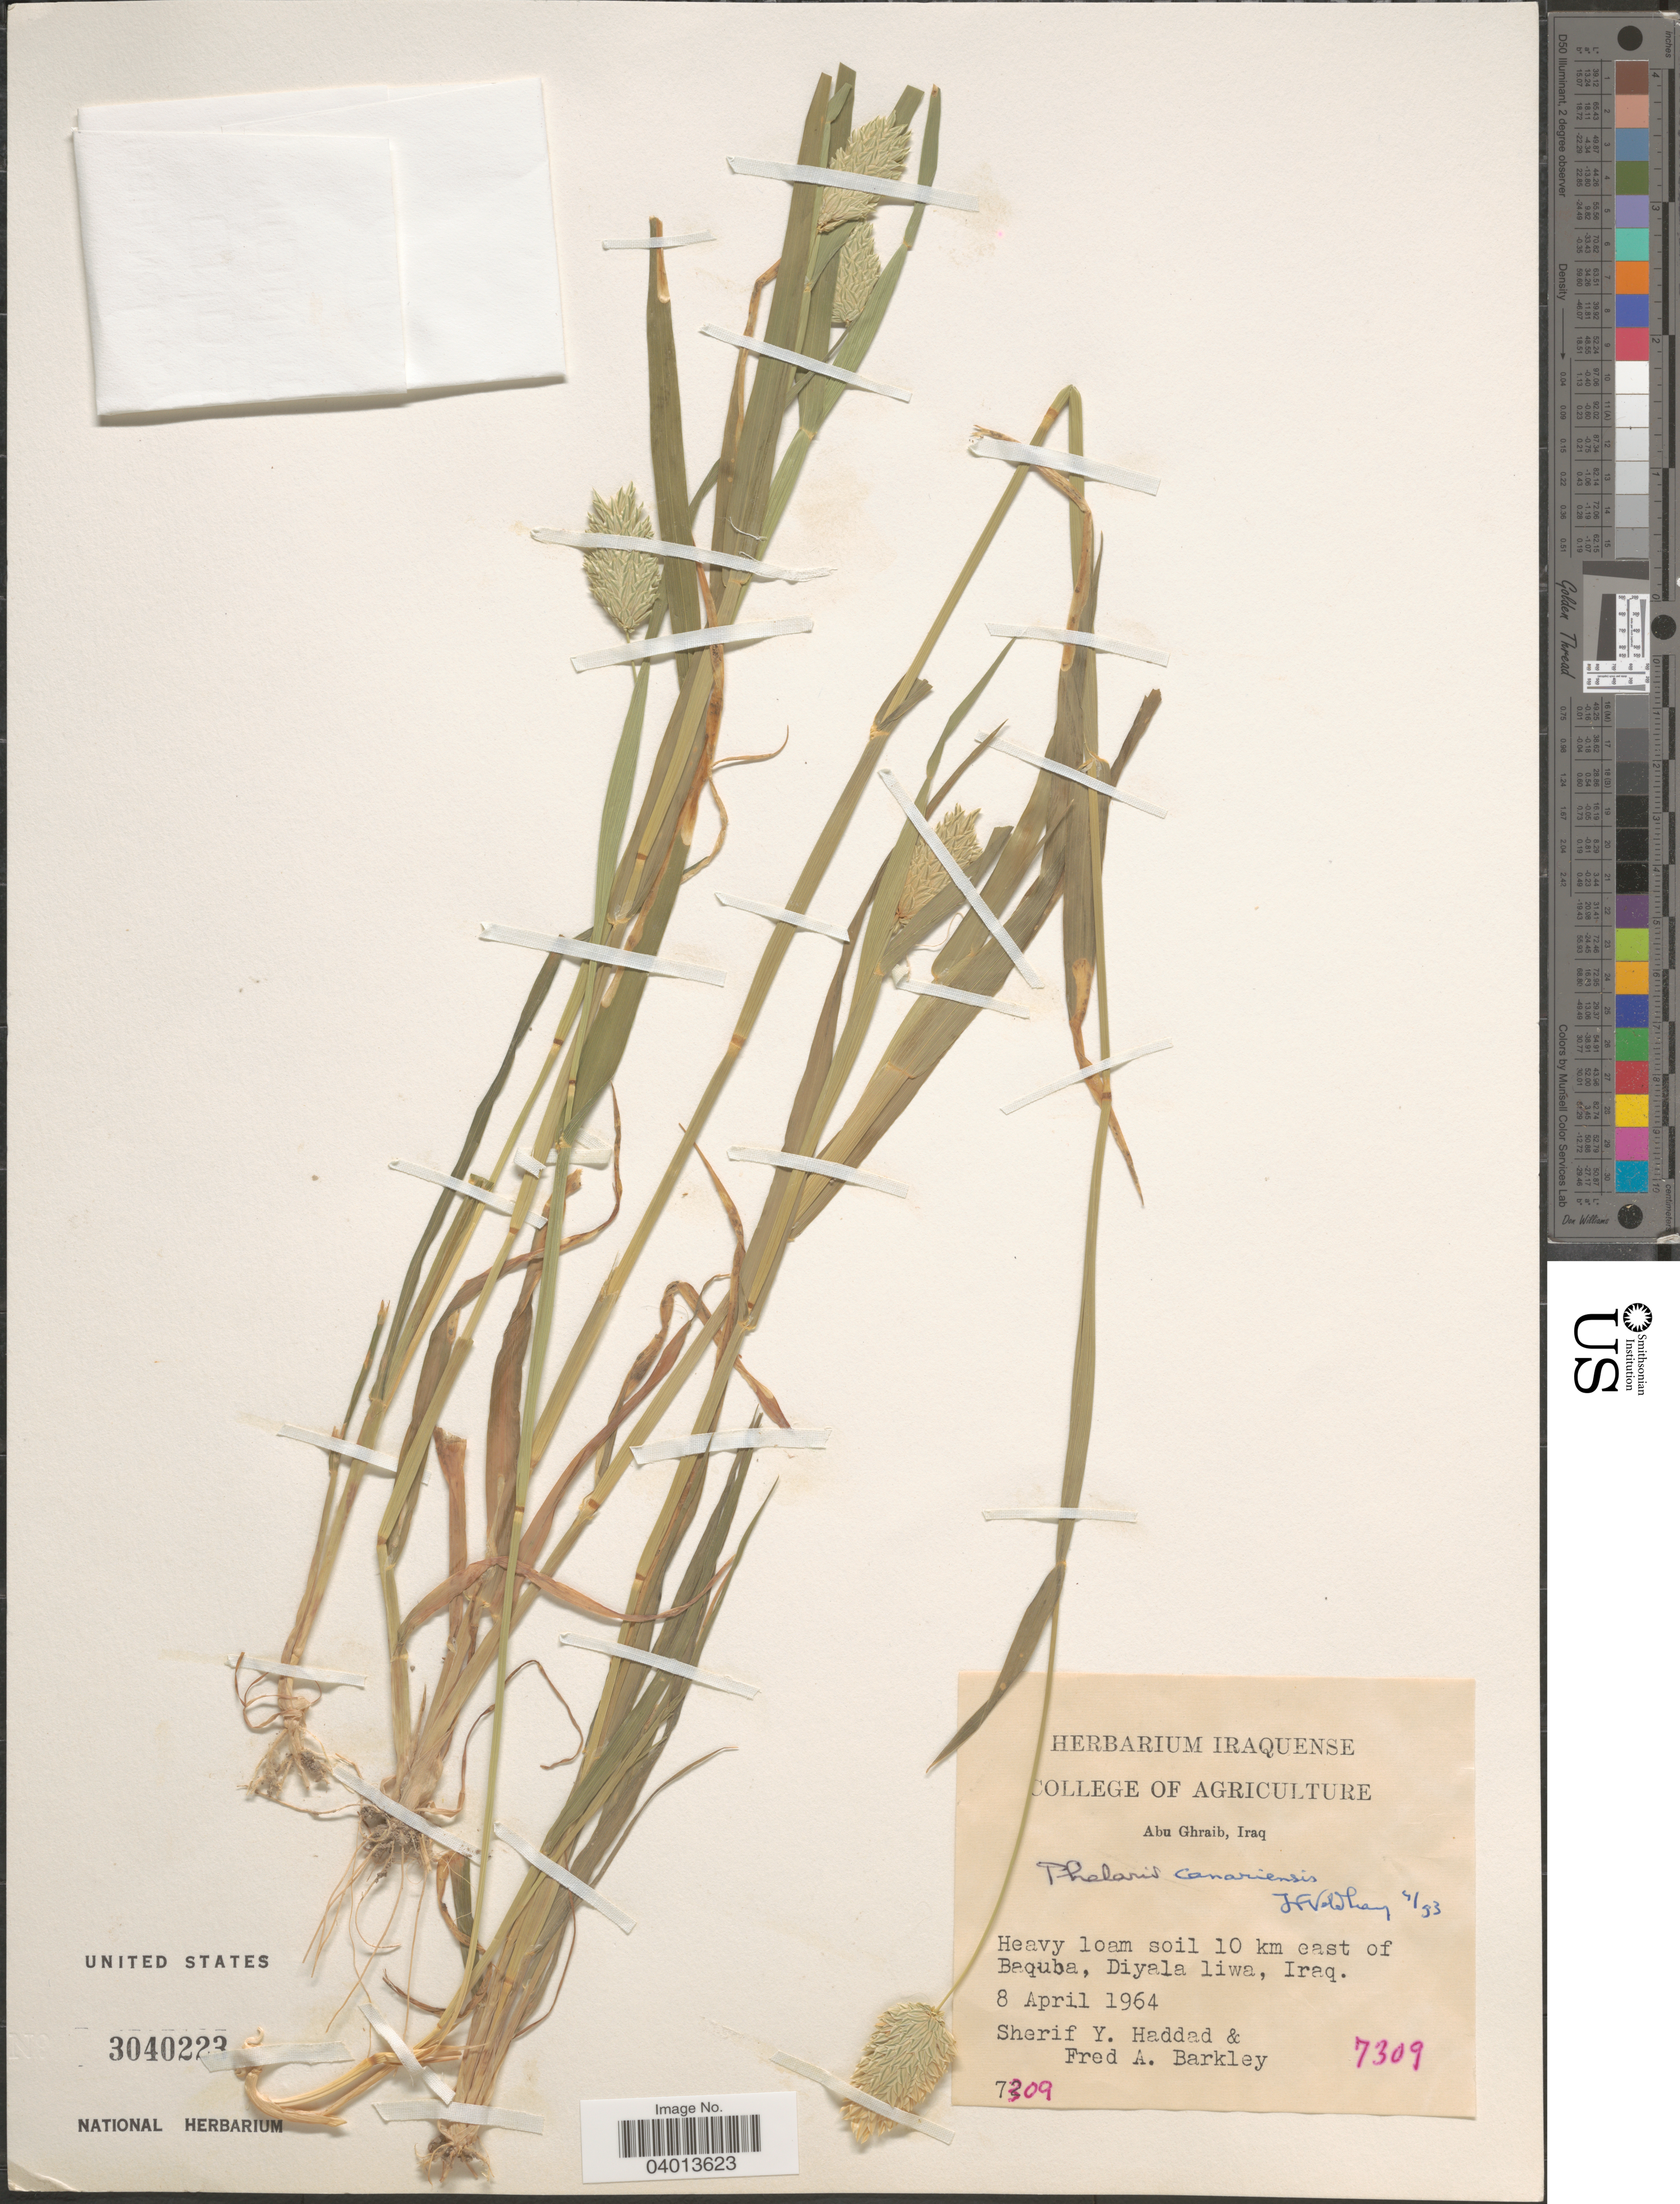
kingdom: Plantae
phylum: Tracheophyta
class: Liliopsida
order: Poales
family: Poaceae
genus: Phalaris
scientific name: Phalaris canariensis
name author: L.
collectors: S. Haddad & F. A. Barkley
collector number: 7309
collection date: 1964-04-08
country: Iraq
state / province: Diyala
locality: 10 km east of Baquba, Diyala liwa.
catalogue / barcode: US 3040223